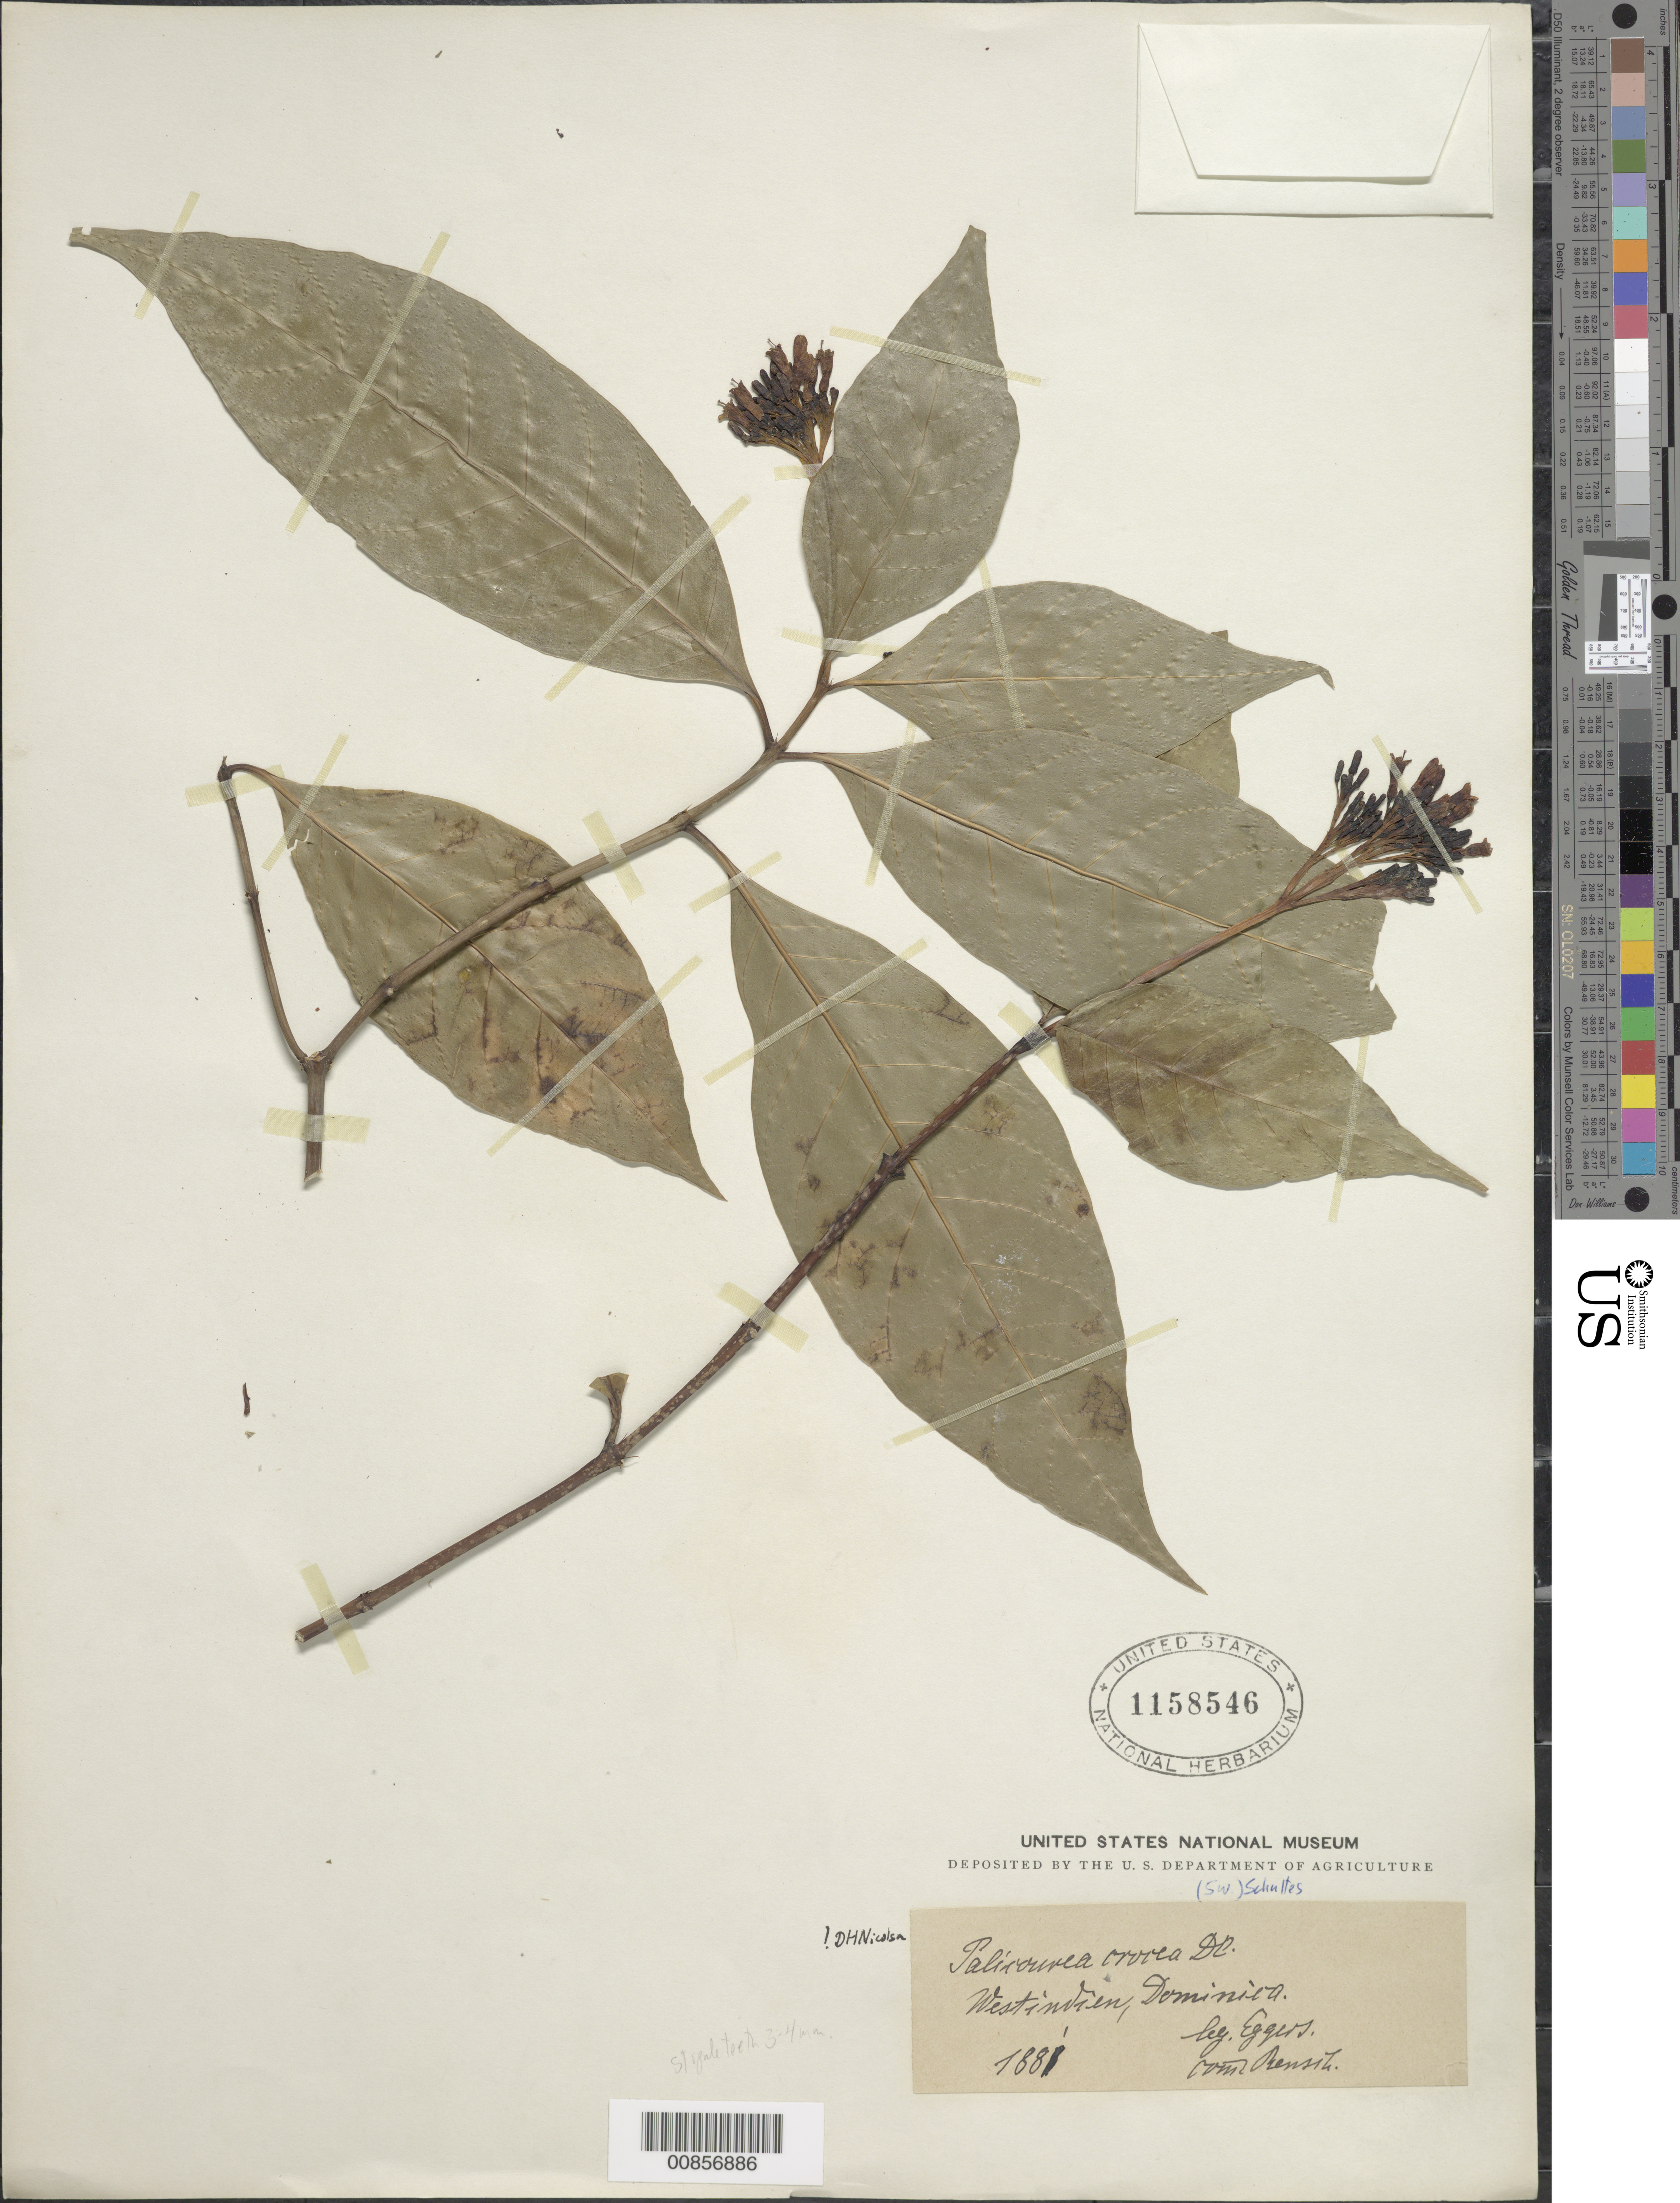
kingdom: Plantae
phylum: Tracheophyta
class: Magnoliopsida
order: Gentianales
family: Rubiaceae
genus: Palicourea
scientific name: Palicourea crocea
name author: (Sw.) Schult.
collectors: H. F. A. von Eggers & -. Benssh.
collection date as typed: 1881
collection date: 1881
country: Dominica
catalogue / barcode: US 1158546